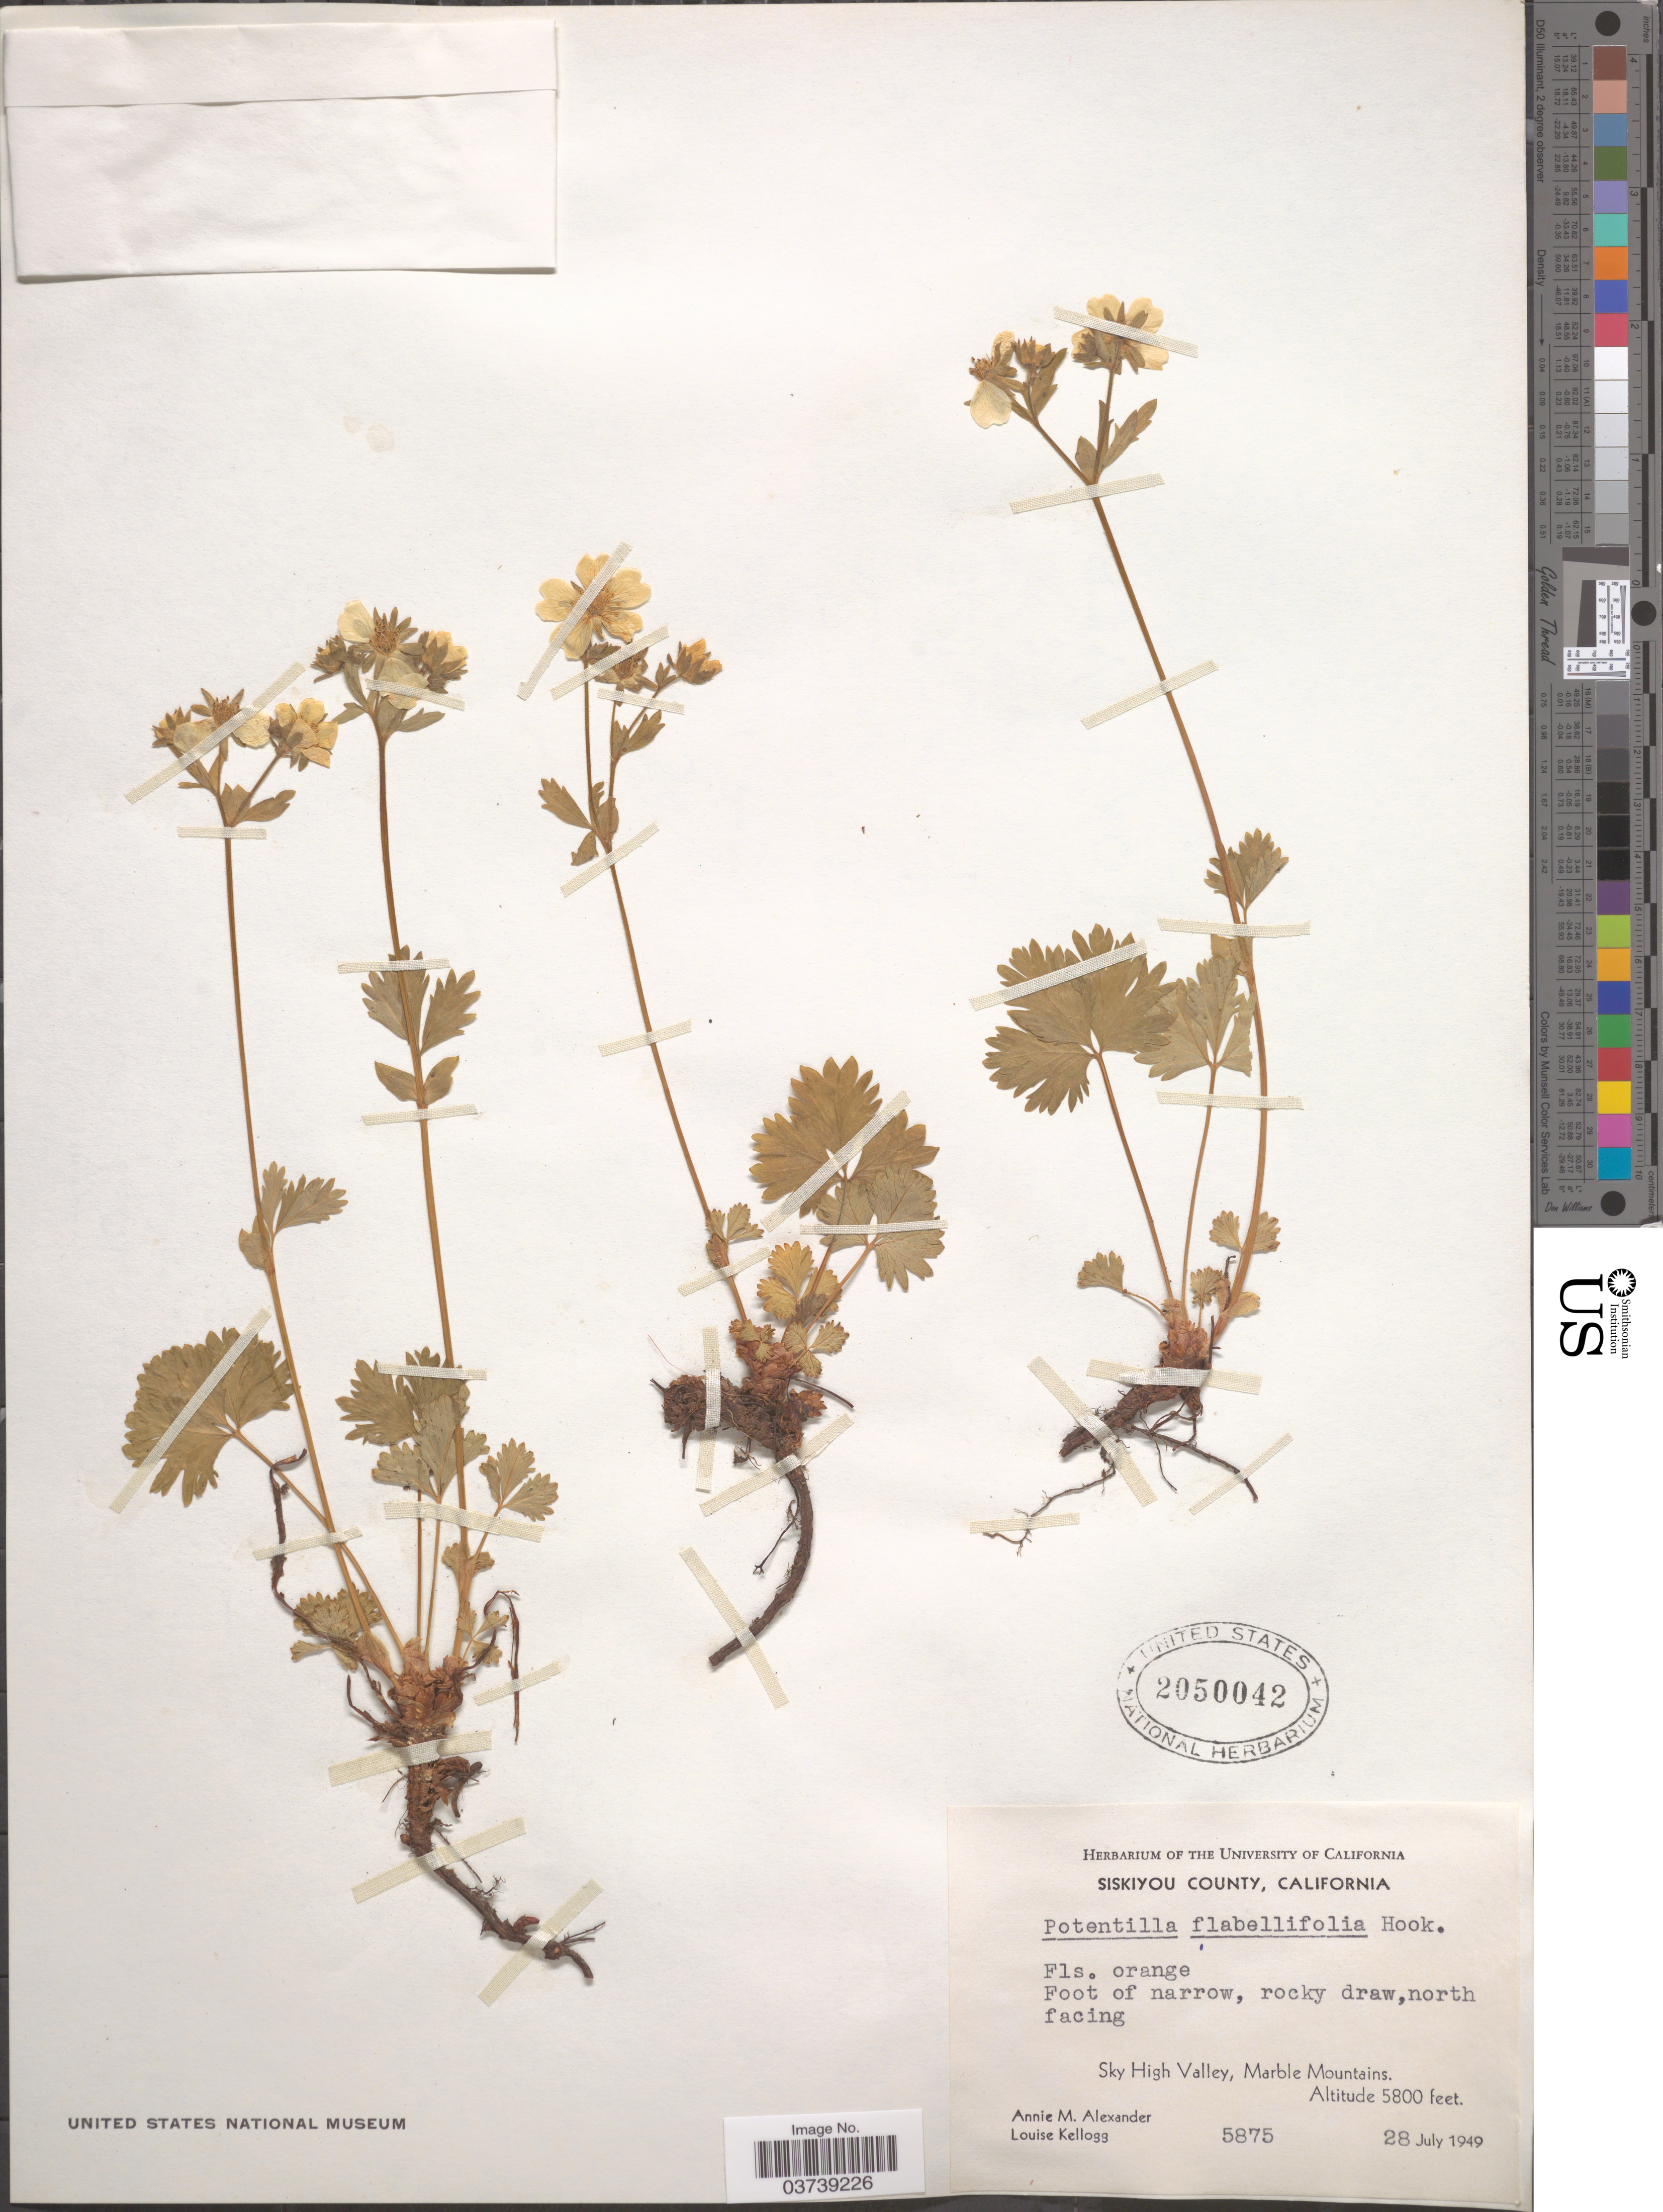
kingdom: Plantae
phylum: Tracheophyta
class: Magnoliopsida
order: Rosales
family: Rosaceae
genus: Potentilla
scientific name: Potentilla flabellifolia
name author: Hook. ex Torr. & A. Gray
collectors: A. M. Alexander & L. Kellogg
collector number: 5875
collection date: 1949-07-28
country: United States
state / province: California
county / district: Siskiyou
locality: Siskiyou County. North facing, Sky High Valley, Marble Mountains.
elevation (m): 1768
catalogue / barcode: US 2050042